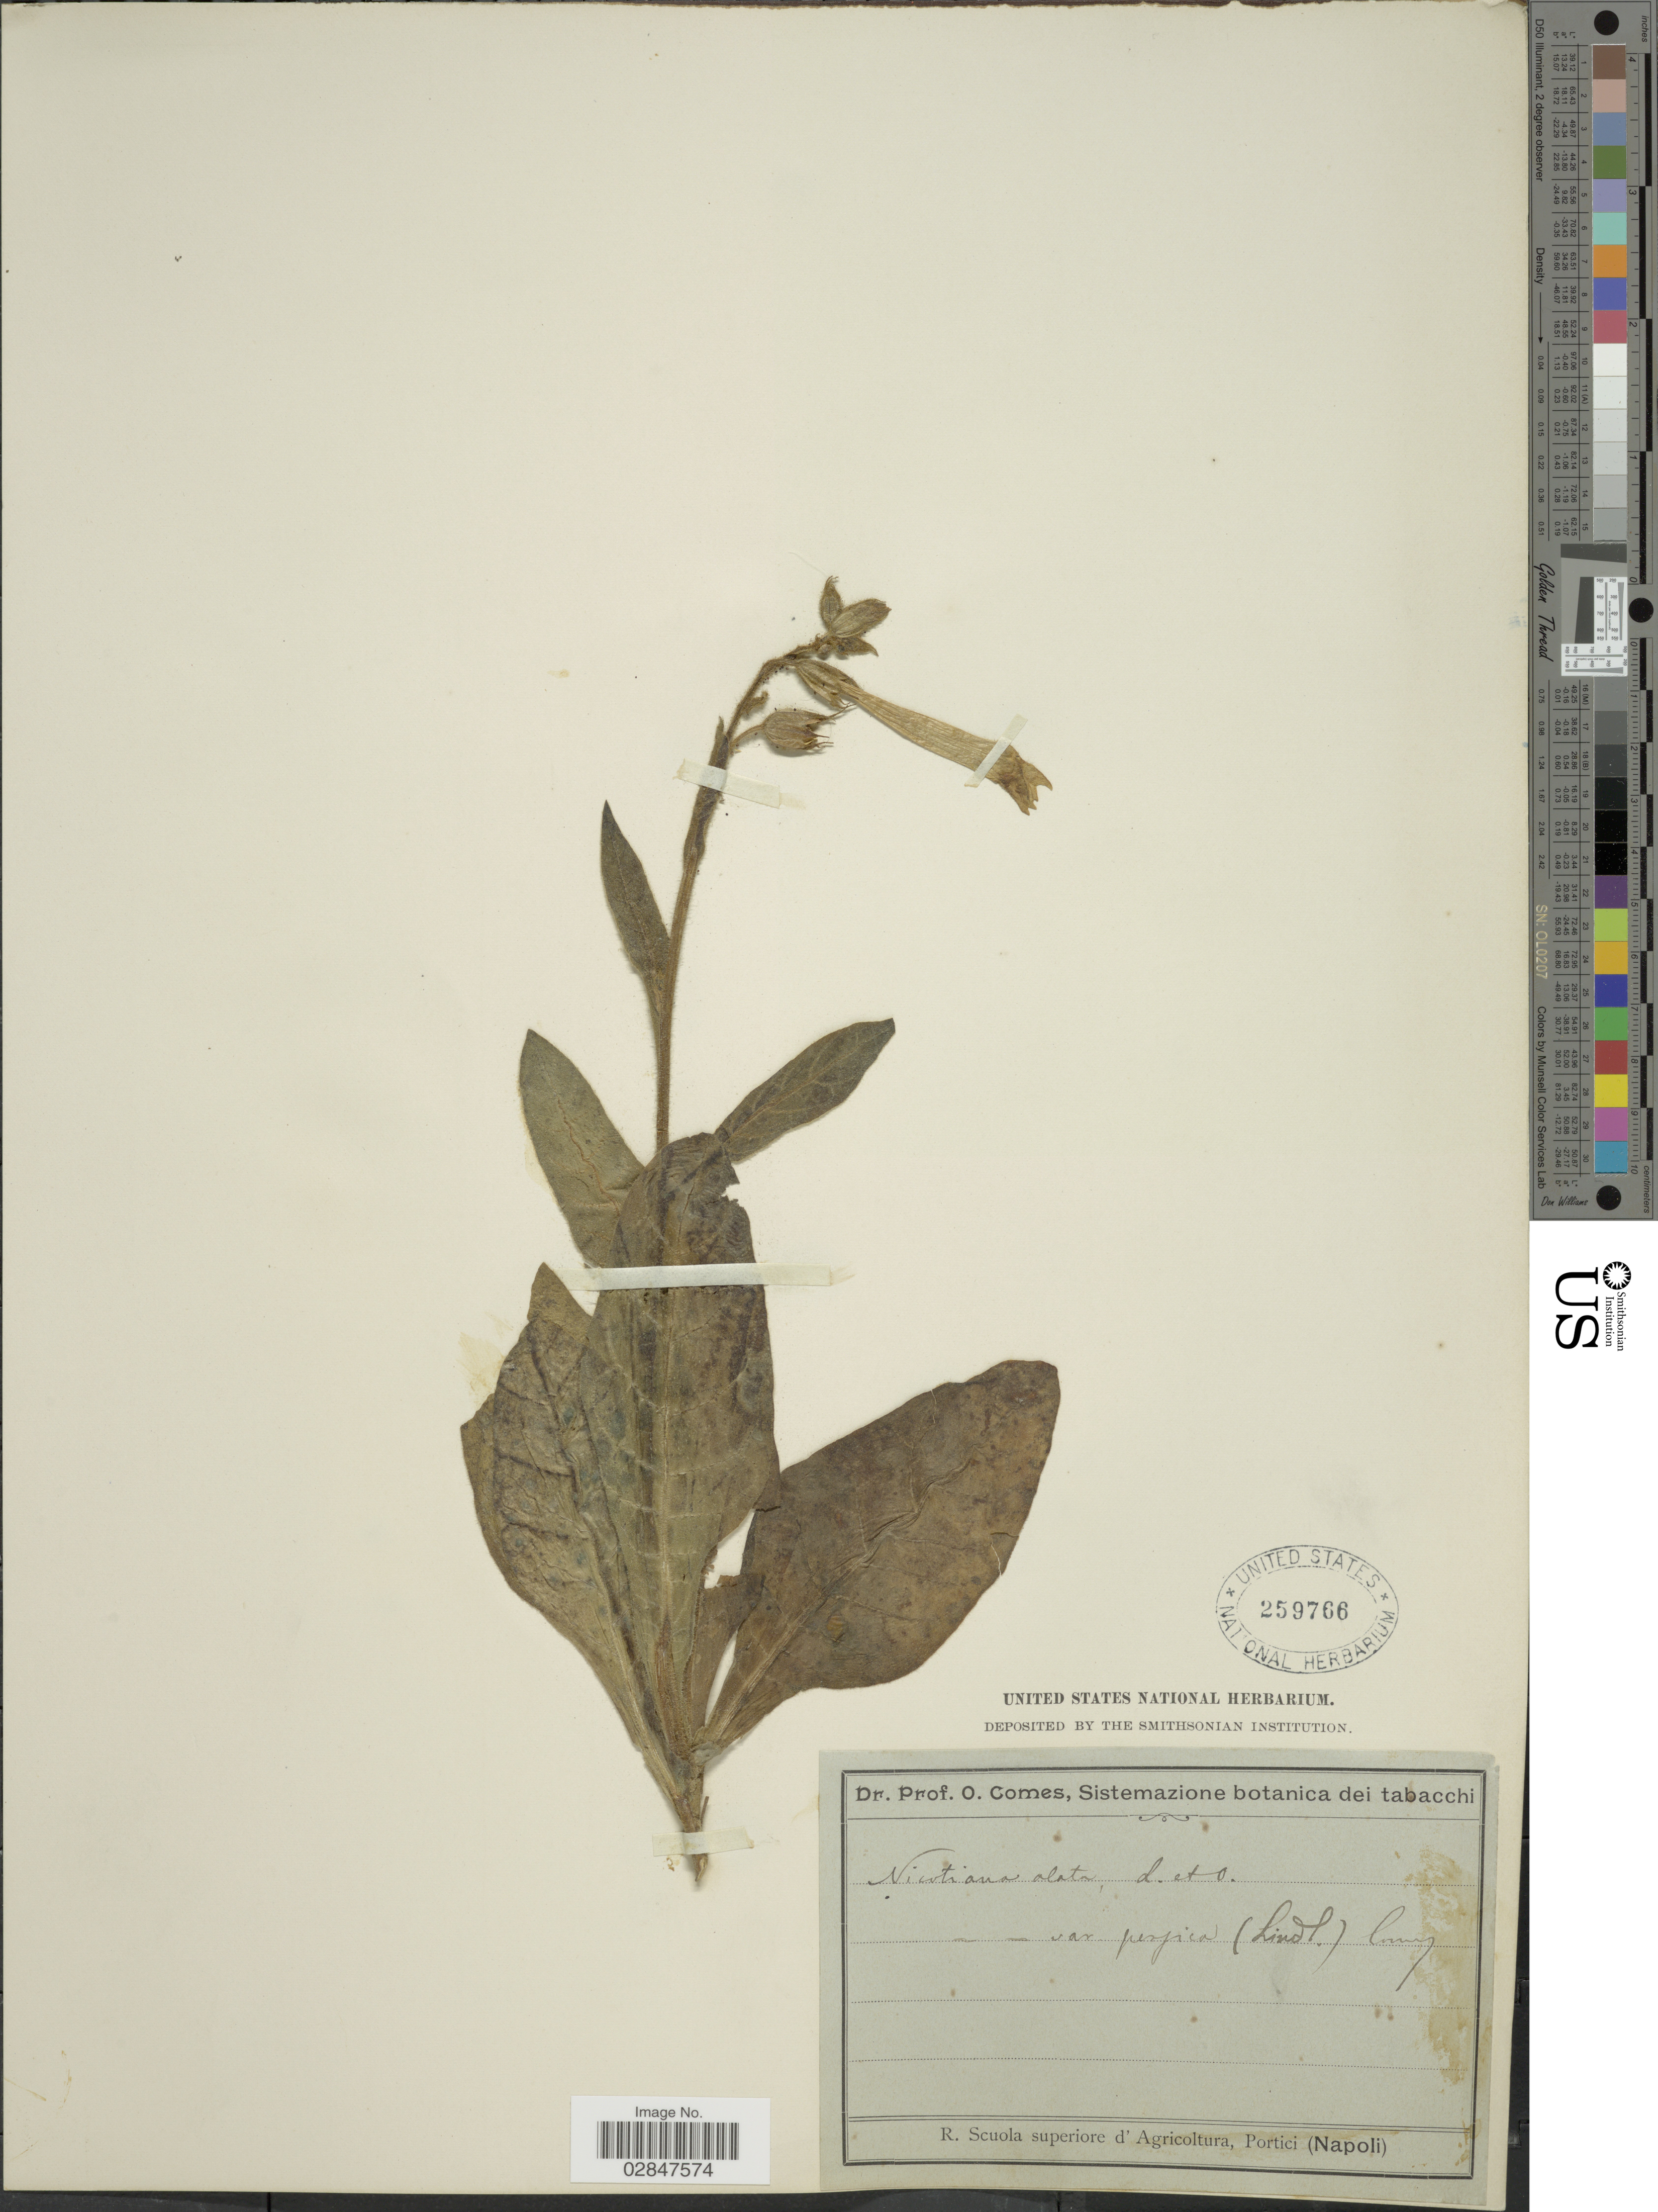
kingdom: Plantae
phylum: Tracheophyta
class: Magnoliopsida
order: Solanales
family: Solanaceae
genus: Nicotiana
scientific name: Nicotiana alata var. persica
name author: (Lindl.) Comes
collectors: O. Comes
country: Italy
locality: Portici (Napoli).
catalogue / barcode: US 259766